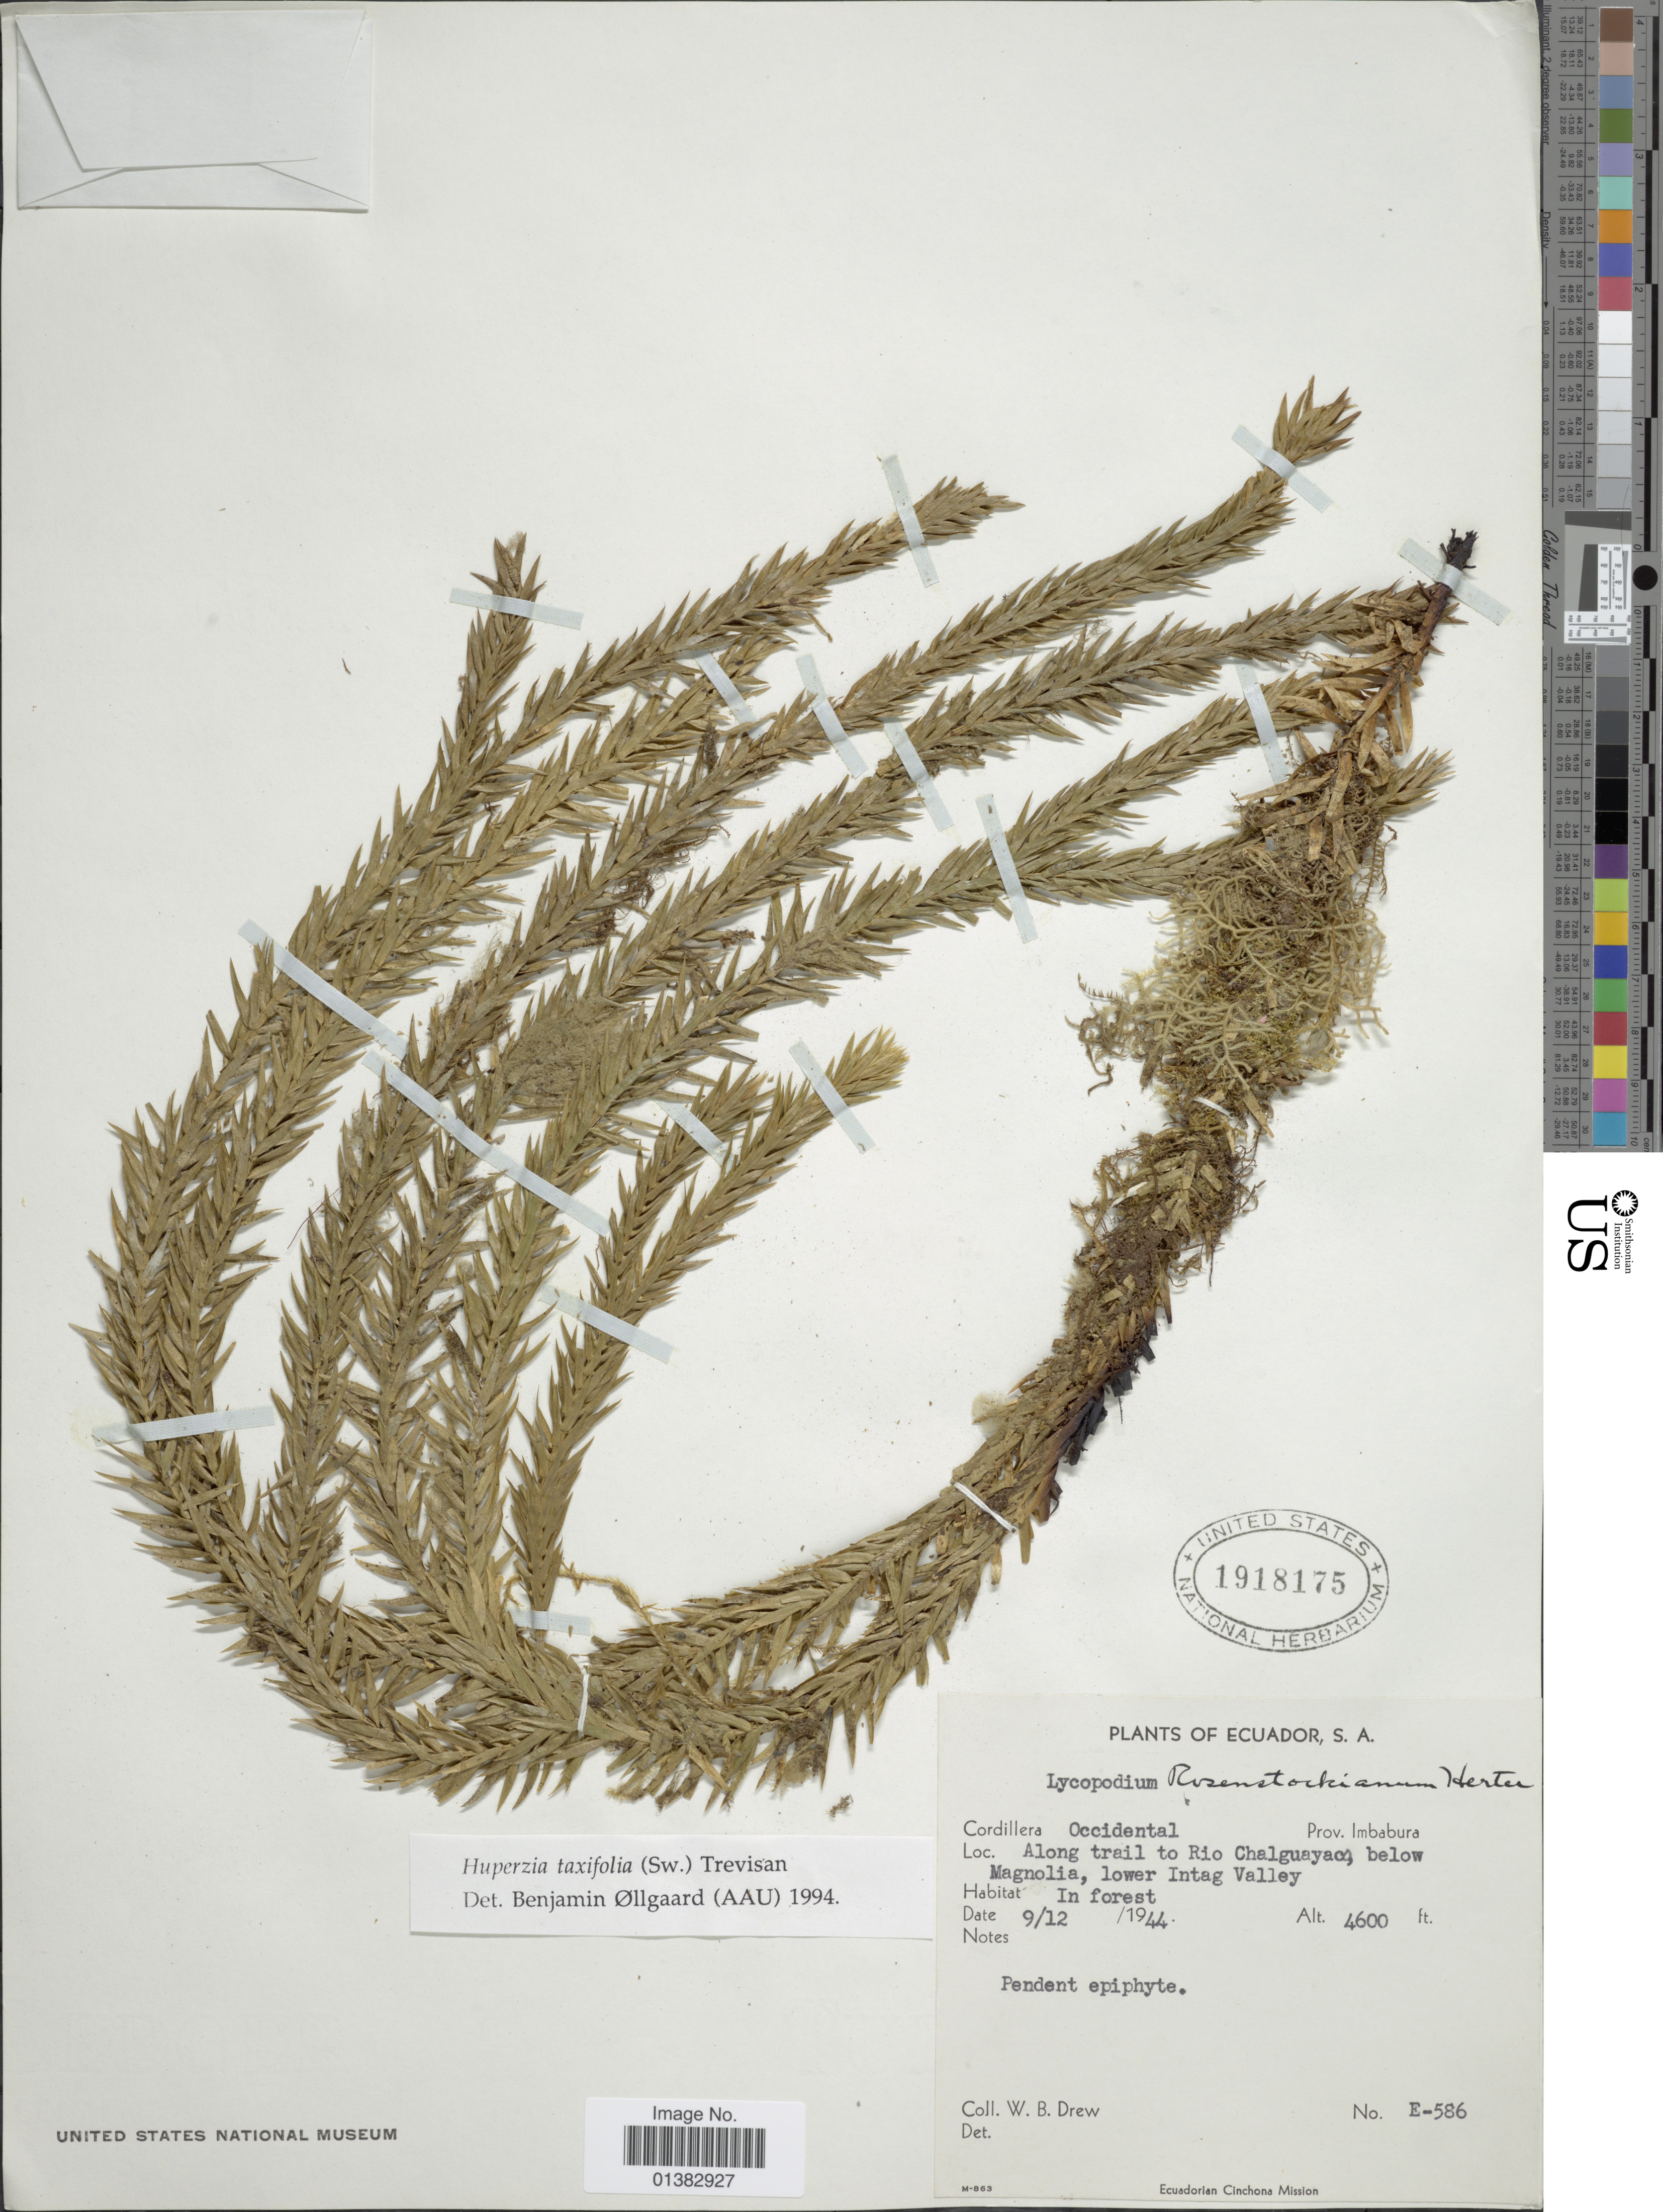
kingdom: Plantae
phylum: Tracheophyta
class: Lycopodiopsida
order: Lycopodiales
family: Lycopodiaceae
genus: Phlegmariurus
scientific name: Phlegmariurus taxifolius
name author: (Sw.) Á. Löve & D. Löve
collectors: W. B. Drew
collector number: E-586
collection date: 1944-09-12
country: Ecuador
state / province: Imbabura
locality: Cordillera Occidental, Along trail to Rio Chalguayaco, below Magnolia, lower Intag Valley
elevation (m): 1402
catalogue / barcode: US 1918175